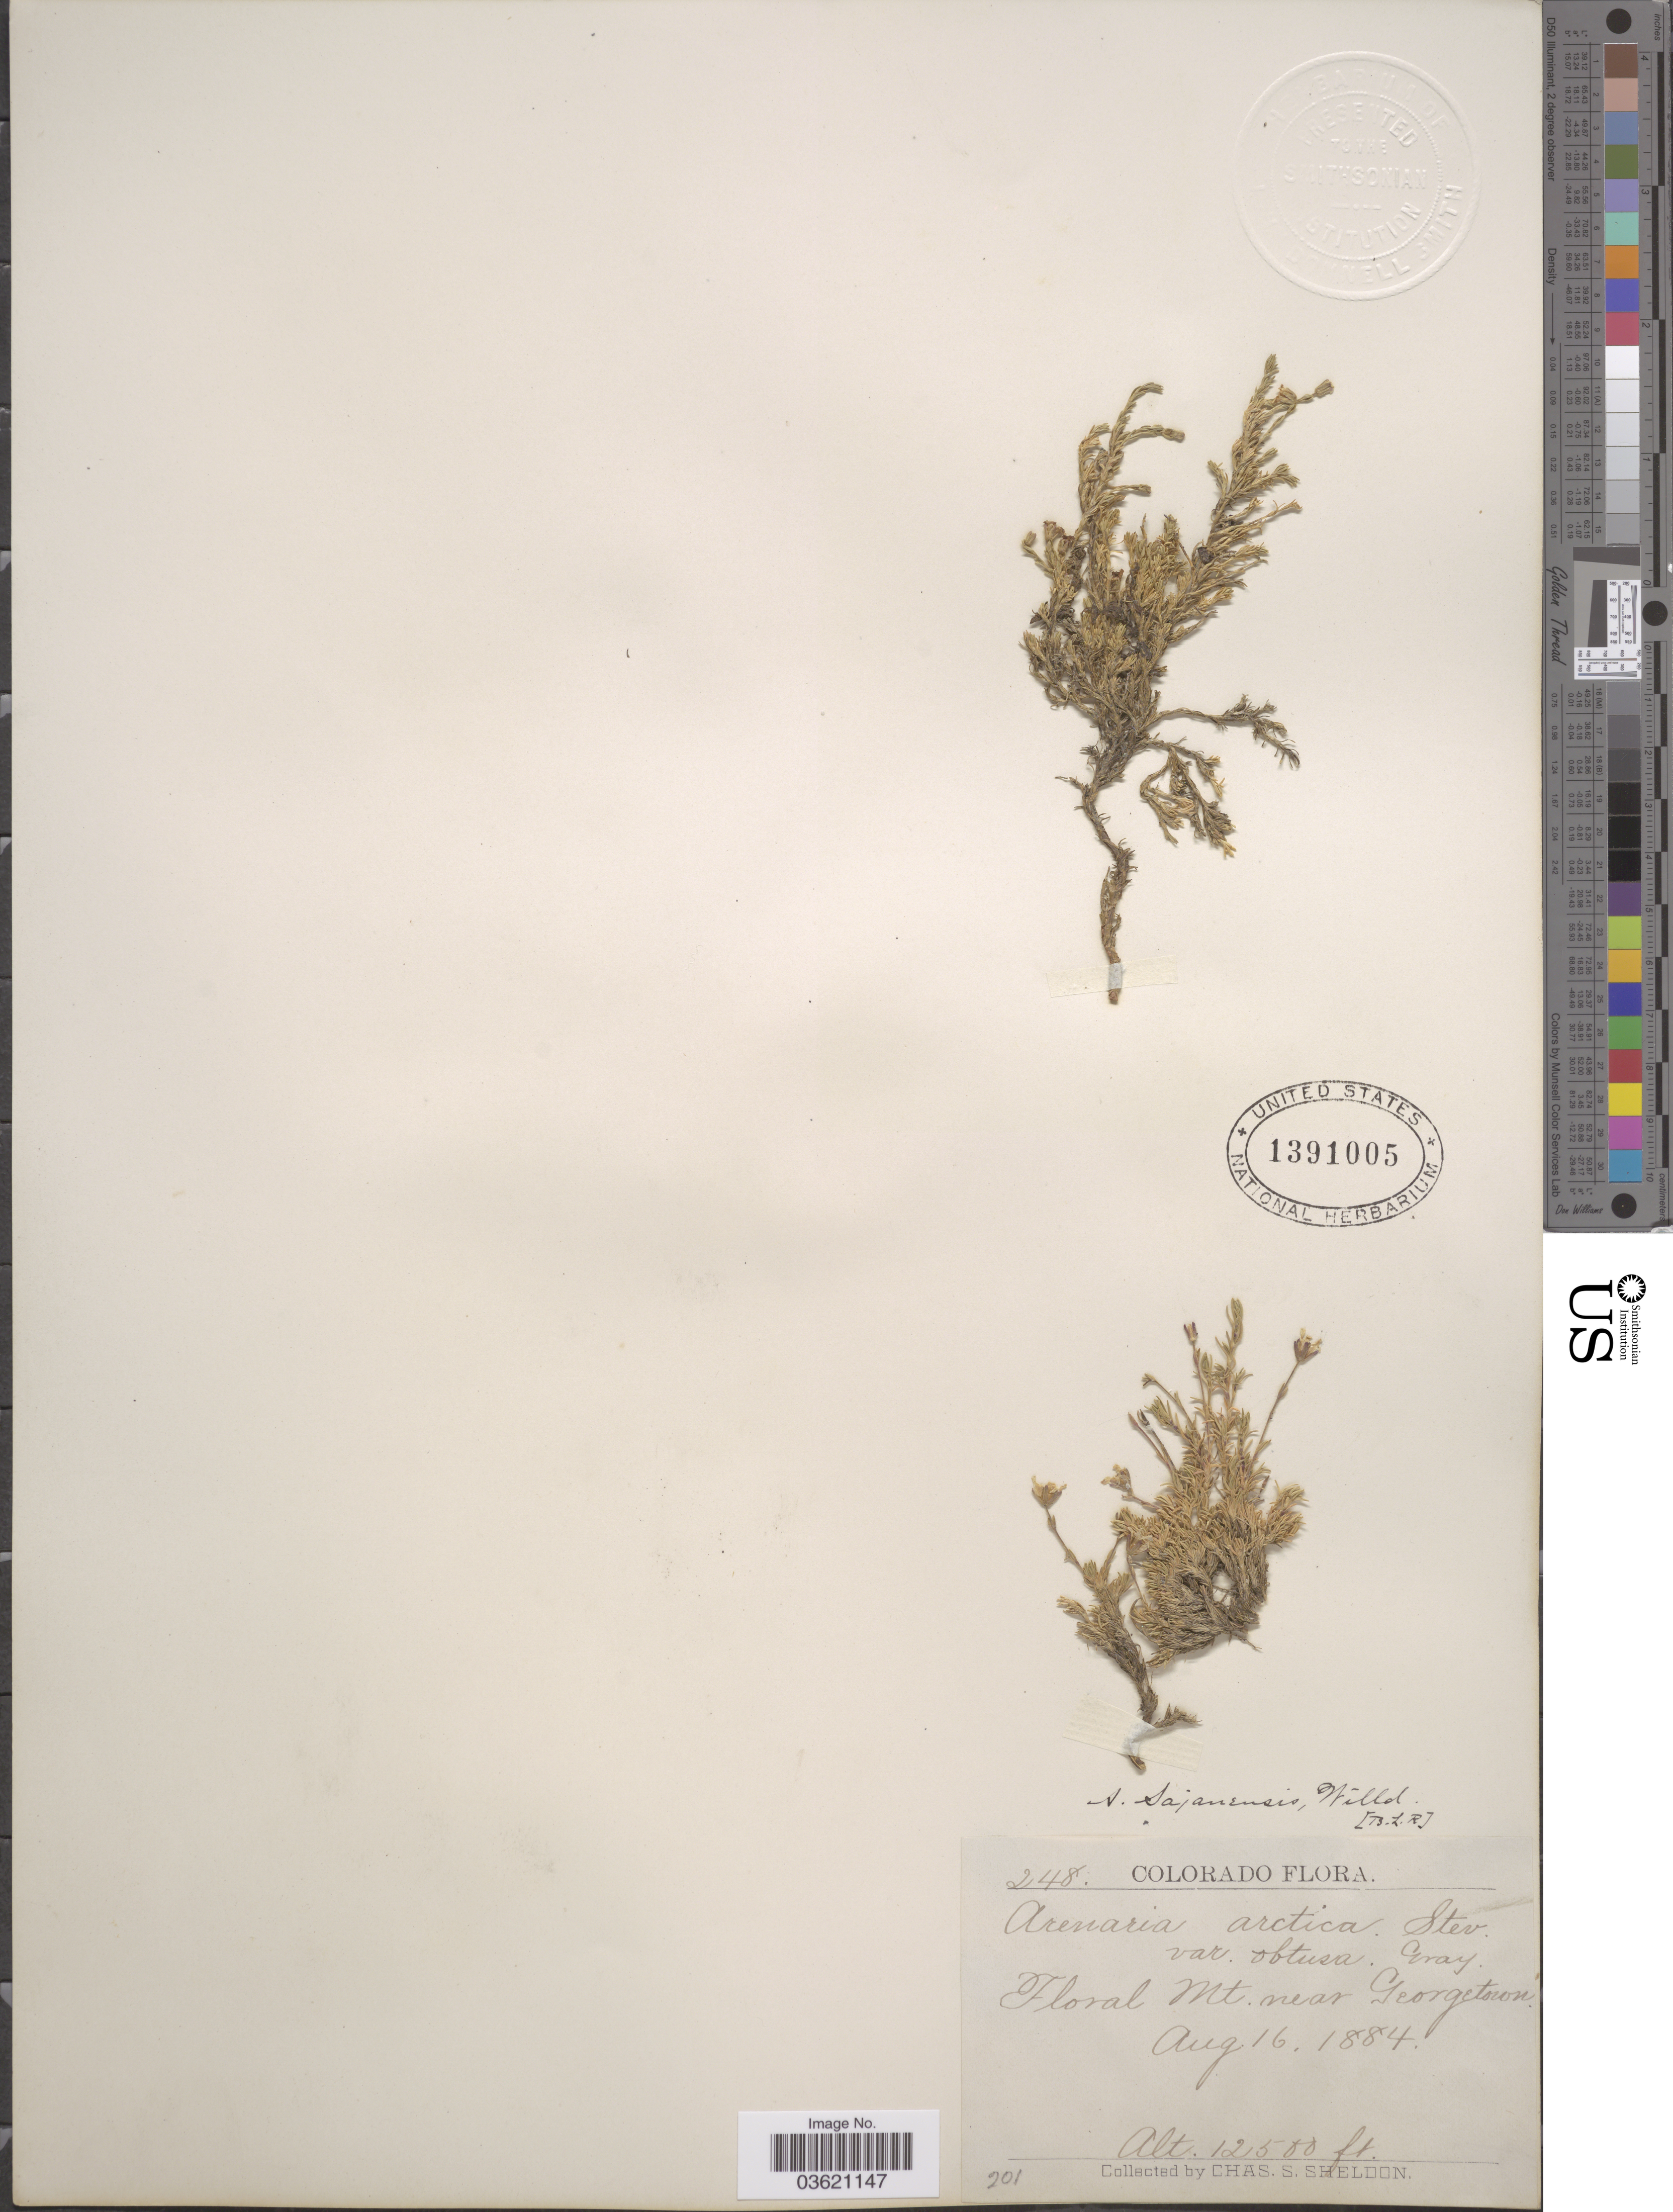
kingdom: Plantae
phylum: Tracheophyta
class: Magnoliopsida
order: Caryophyllales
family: Caryophyllaceae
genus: Cherleria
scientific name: Cherleria obtusiloba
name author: (Rydb.) A.J. Moore & Dillenb.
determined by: Strong, M. T., (US), Smithsonian Institution - National Museum of Natural History (UNITED STATES)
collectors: C. S. Sheldon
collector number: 248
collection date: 1884-08-16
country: United States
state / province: Colorado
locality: Floral Mt. near Georgetown.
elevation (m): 3810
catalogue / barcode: US 1391005